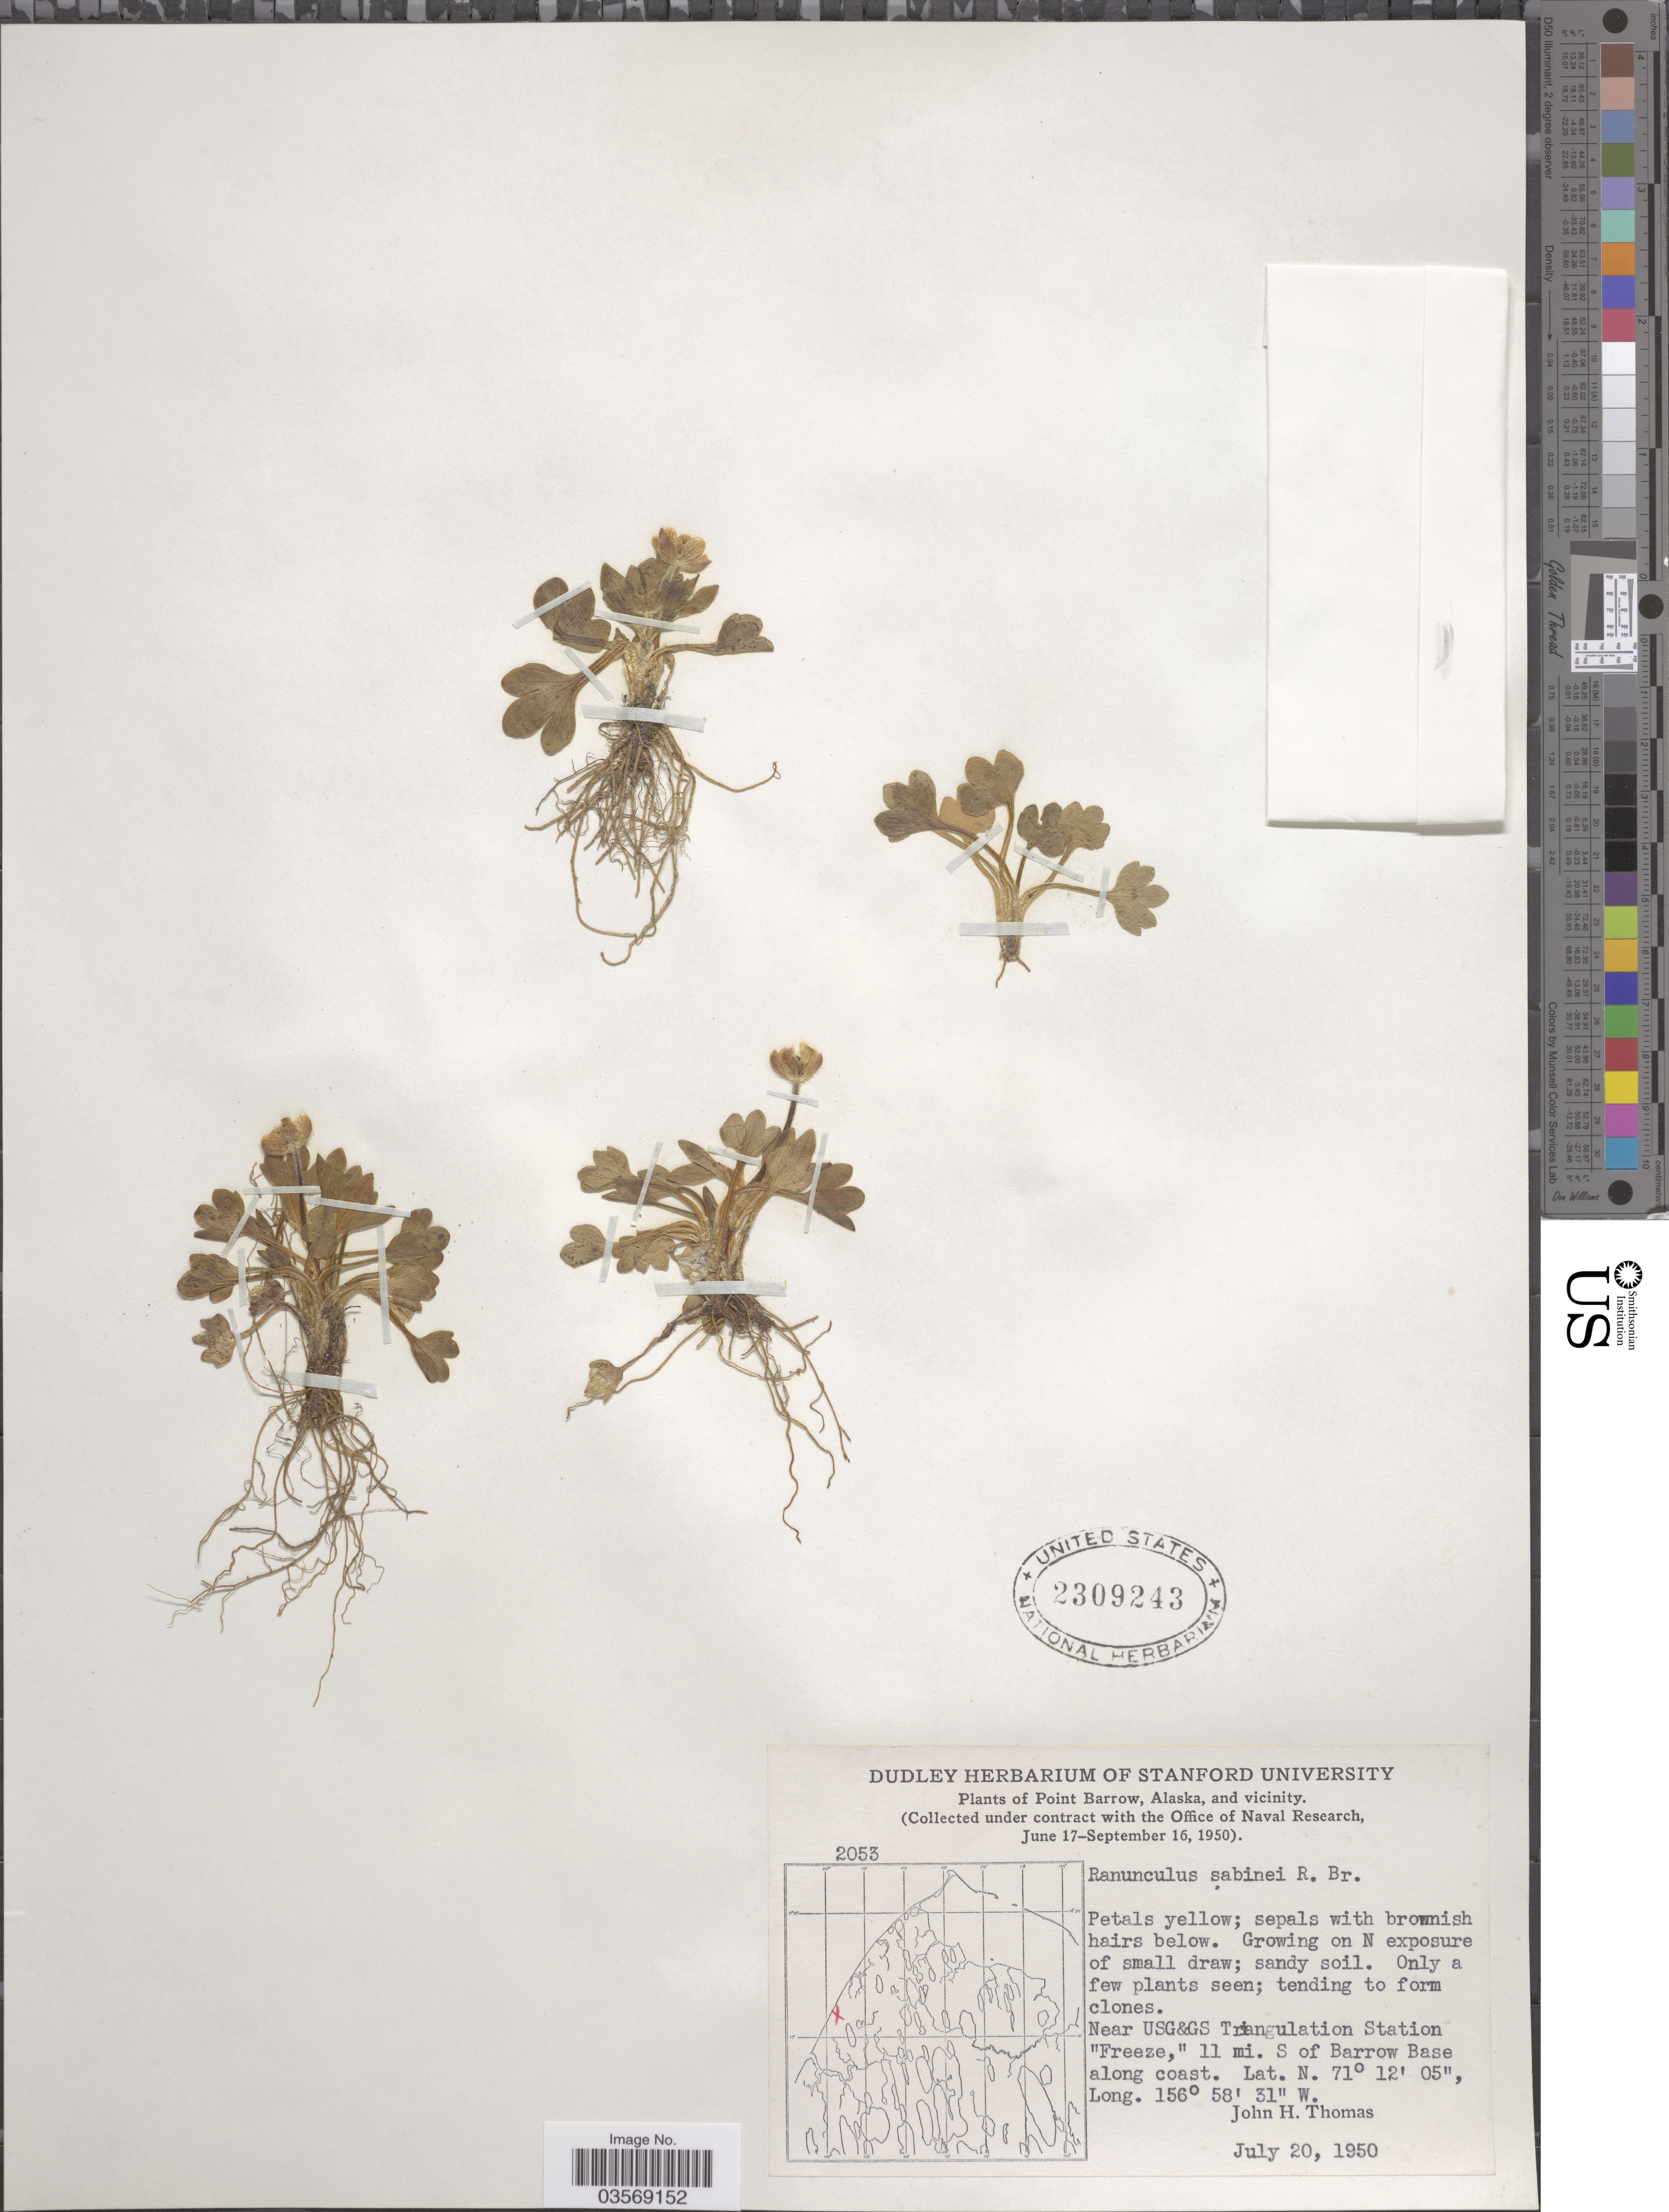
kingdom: Plantae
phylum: Tracheophyta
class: Magnoliopsida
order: Ranunculales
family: Ranunculaceae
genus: Ranunculus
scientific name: Ranunculus sabinei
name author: R. Br.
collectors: J. H. Thomas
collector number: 2053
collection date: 1950-07-20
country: United States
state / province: Alaska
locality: Point Barrow, and vicinity. Near USG&GS Triangulation Station "Freeze," 11 mi. S of Barrow Base along coast.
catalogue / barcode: US 2309243